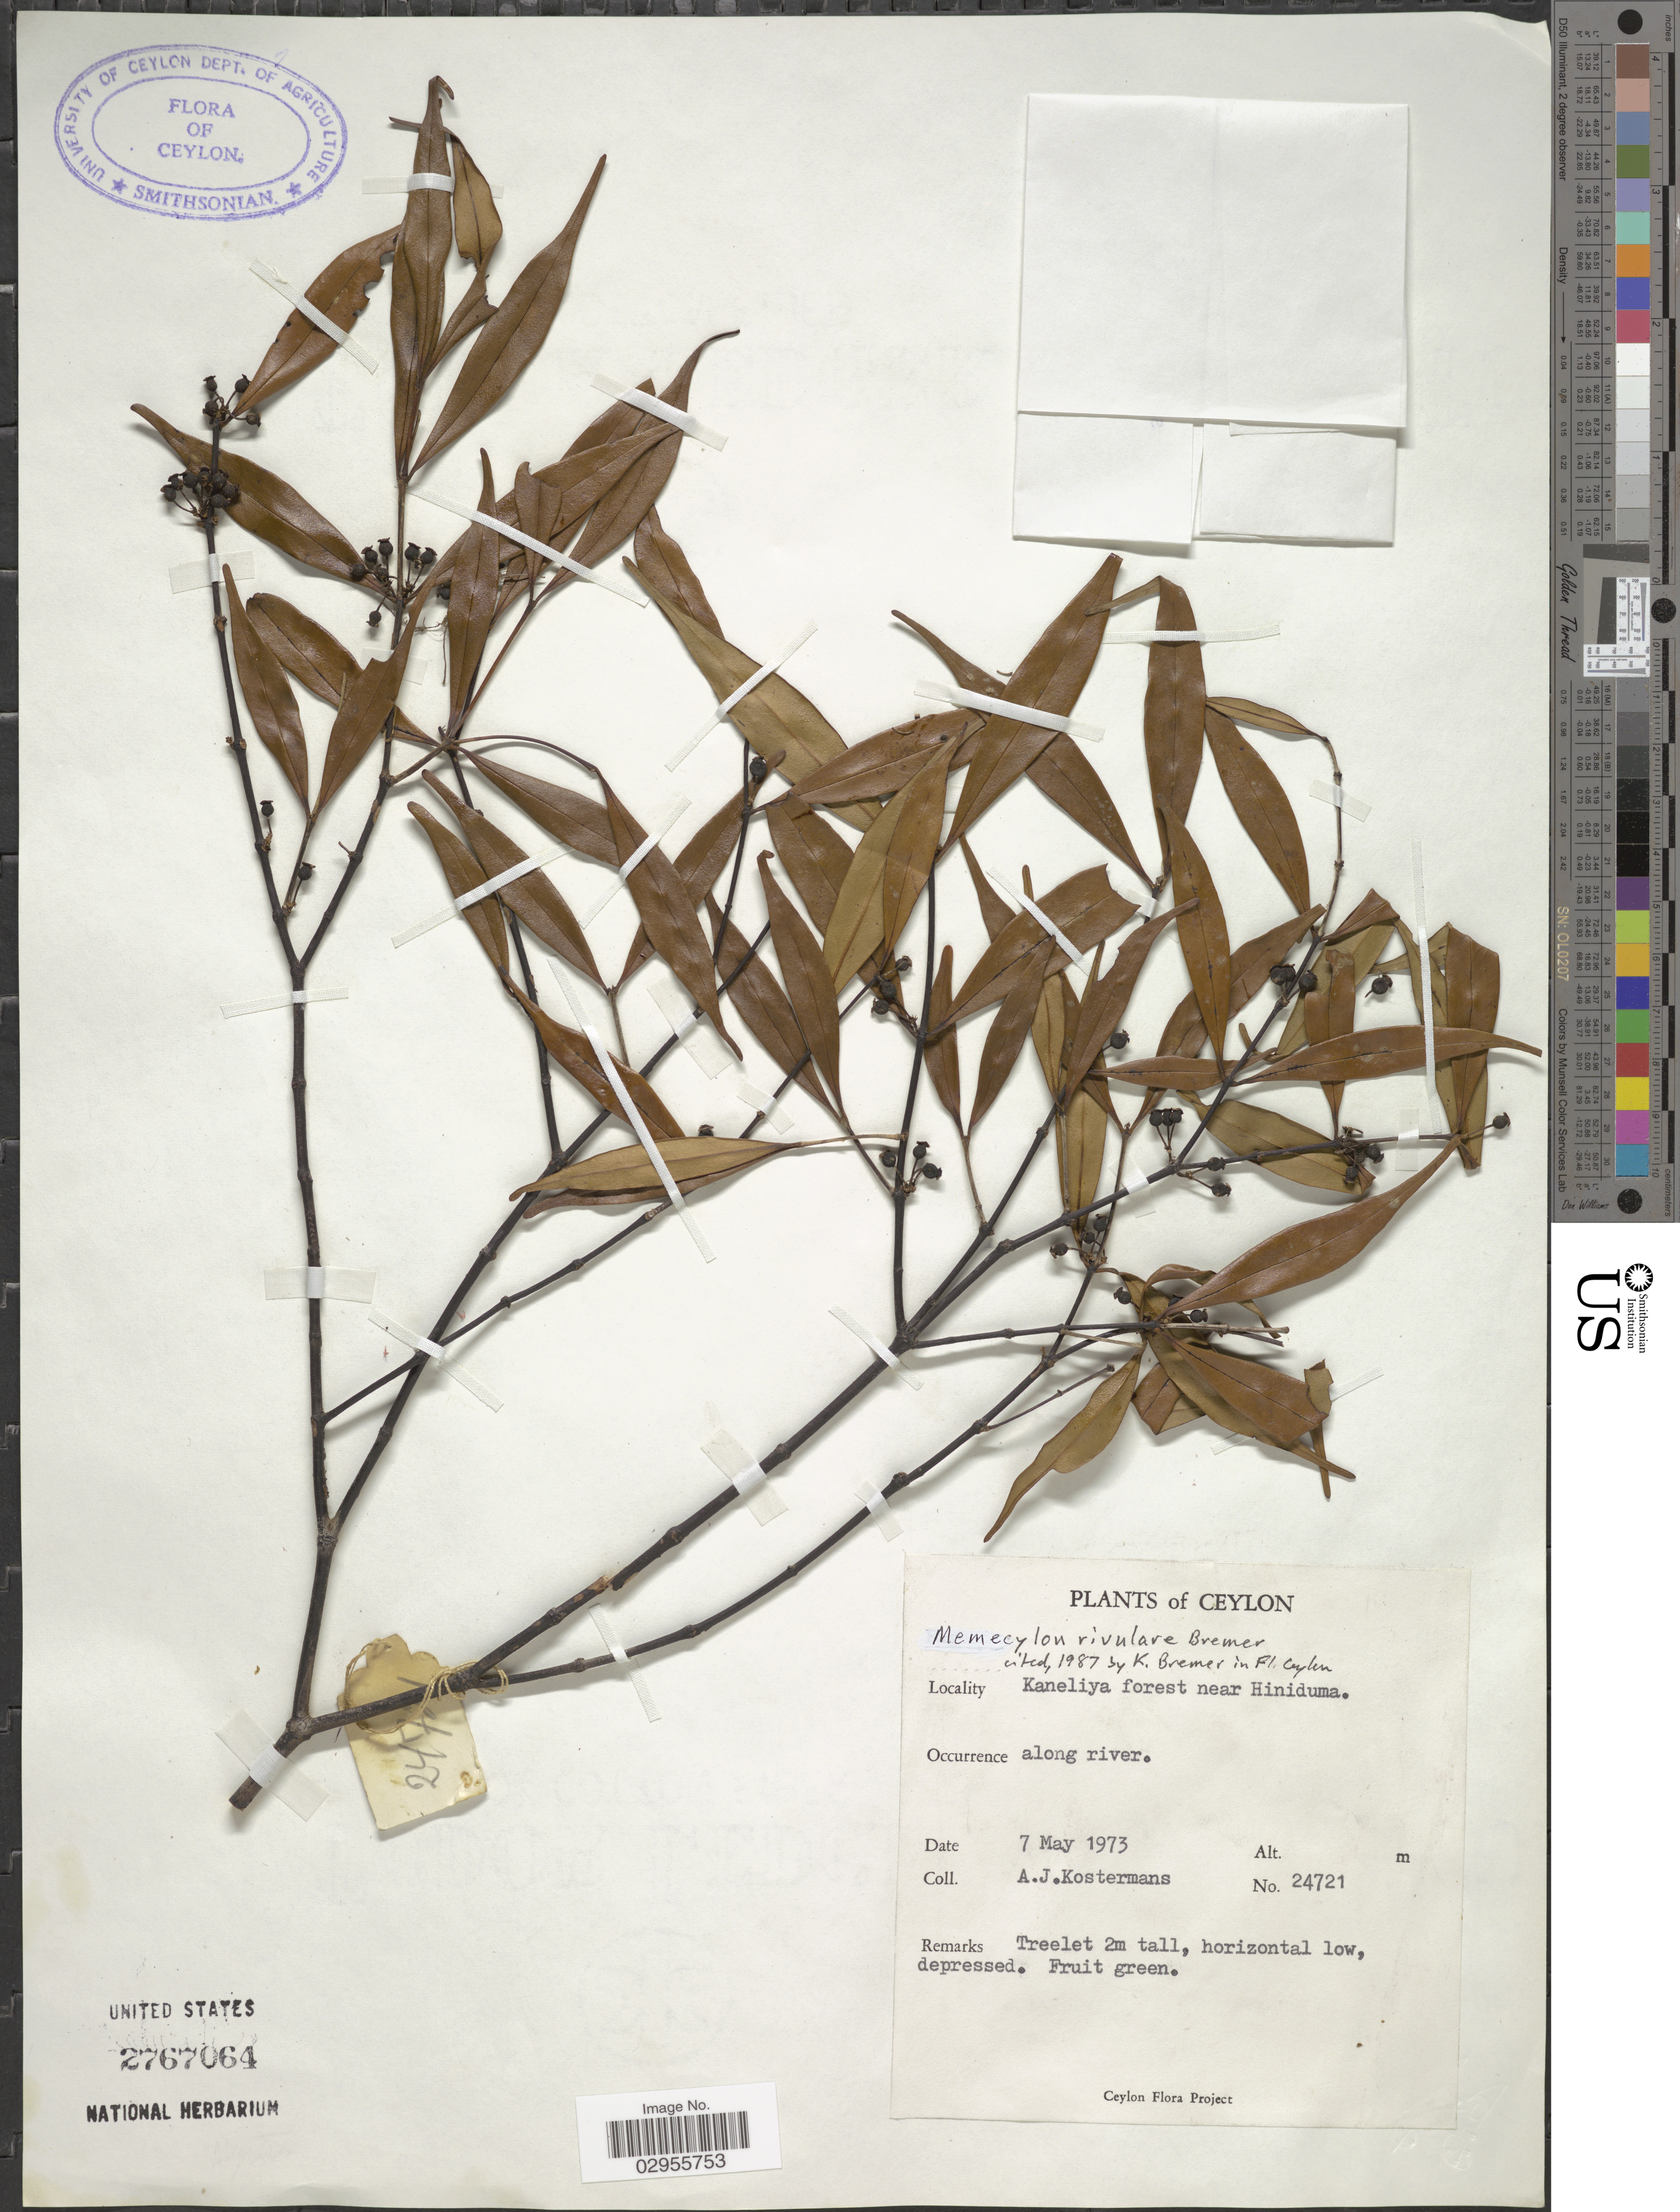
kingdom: Plantae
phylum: Tracheophyta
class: Magnoliopsida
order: Myrtales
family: Melastomataceae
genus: Memecylon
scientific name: Memecylon rivulare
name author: K. Bremer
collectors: A. J. G. Kostermans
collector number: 24721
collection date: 1973-05-07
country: Sri Lanka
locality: Ceylon, Kaneliya forest near Hiniduma.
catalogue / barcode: US 2767064